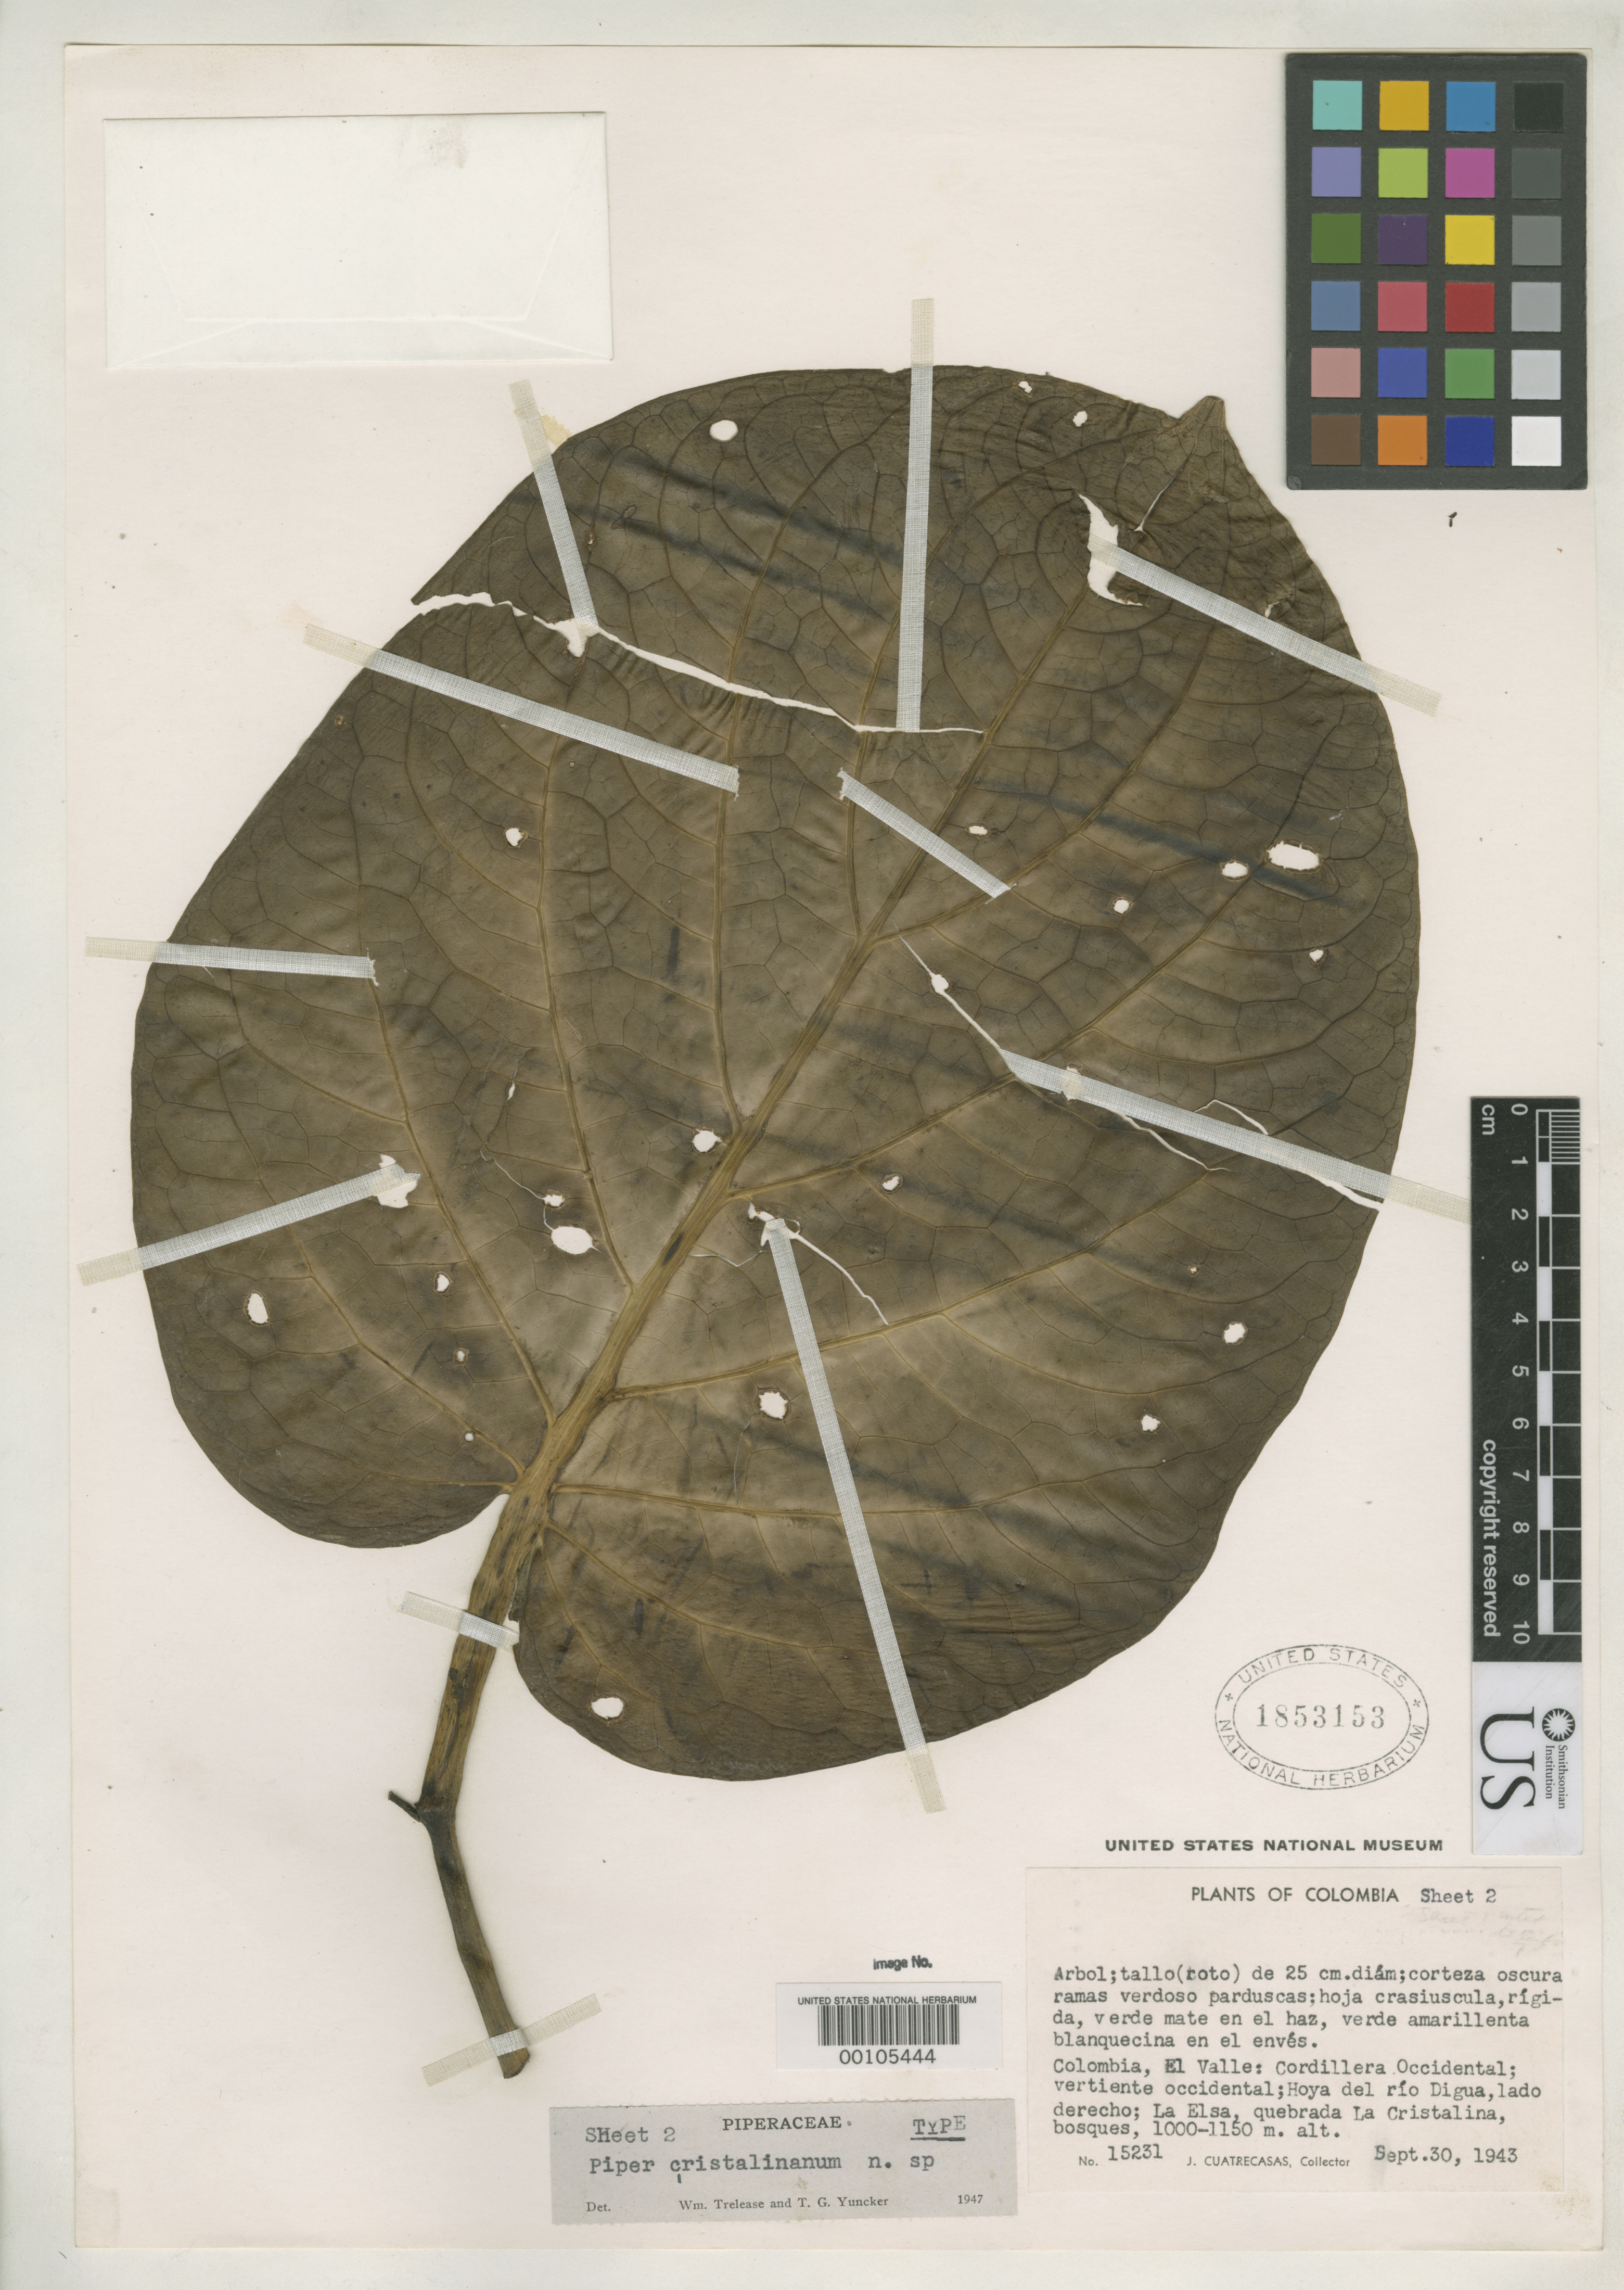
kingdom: Plantae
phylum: Tracheophyta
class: Magnoliopsida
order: Piperales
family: Piperaceae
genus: Piper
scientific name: Piper cristalinanum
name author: Trel. & Yunck.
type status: Holotype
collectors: J. Cuatrecasas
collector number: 15231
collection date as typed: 30 Sep 1943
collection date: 1943-09-30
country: Colombia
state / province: Valle del Cauca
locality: Rio Digua, Quebrada, La Cristalina.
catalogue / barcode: US 1853153